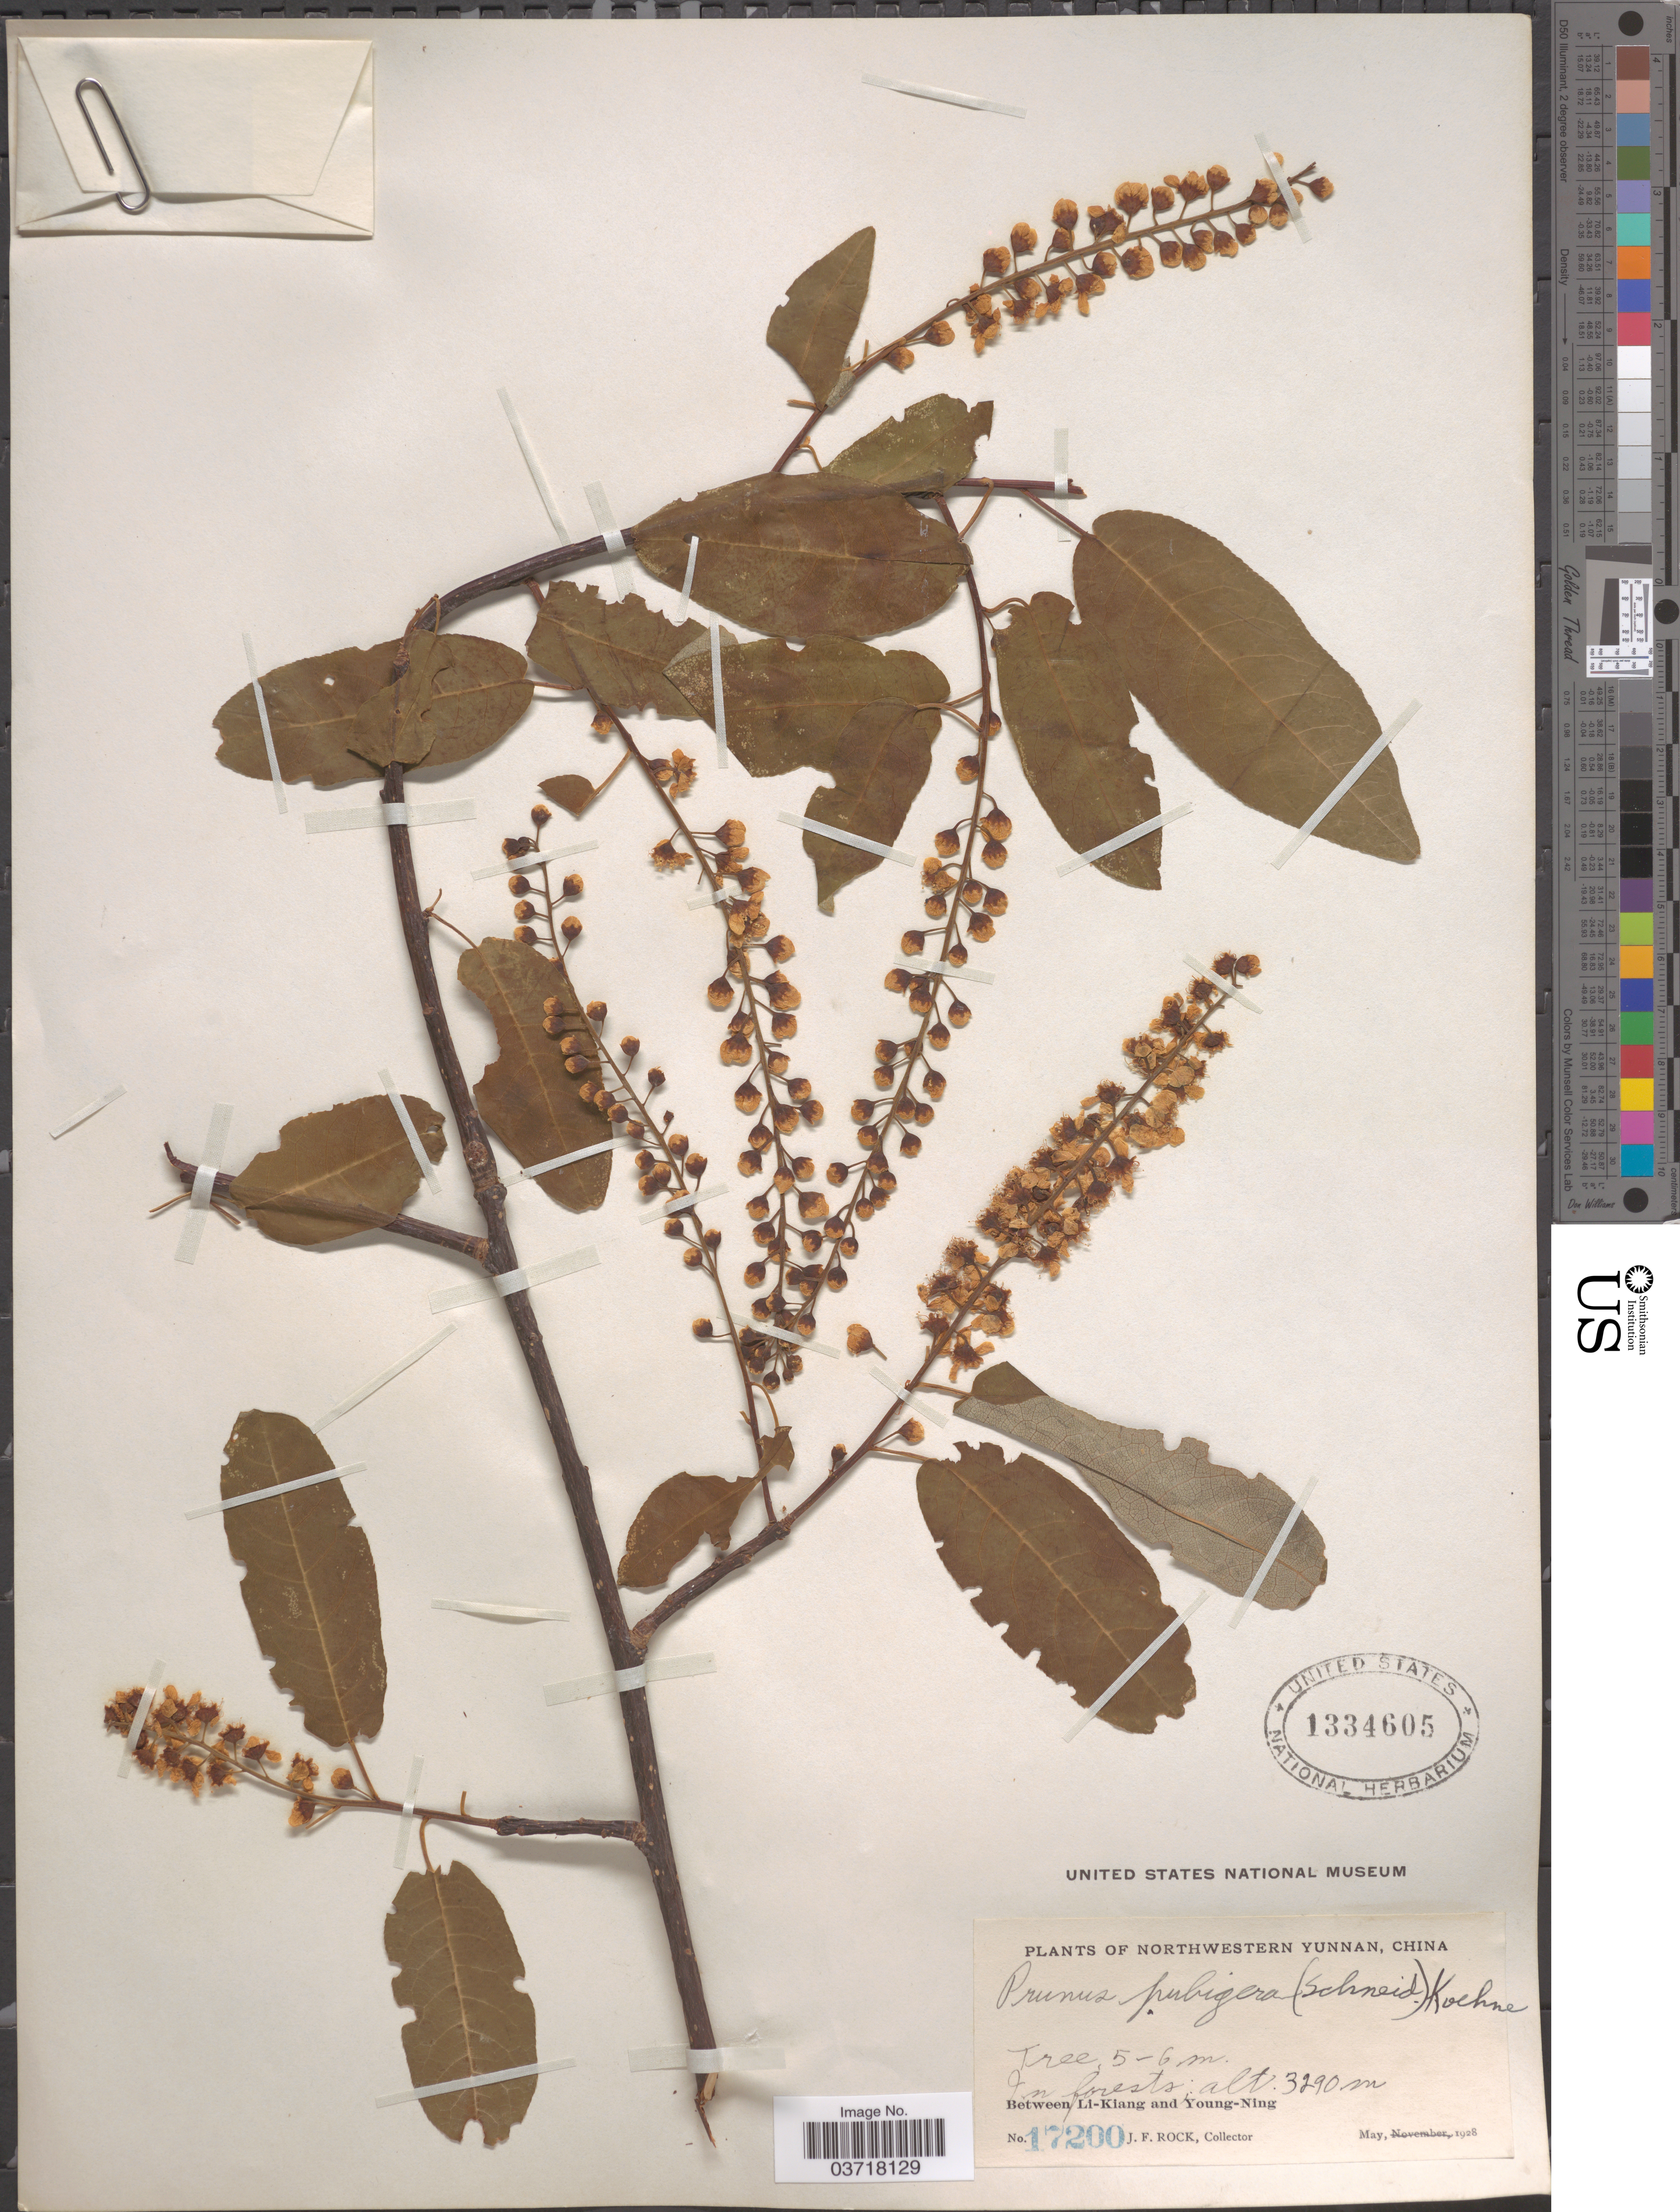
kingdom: Plantae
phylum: Tracheophyta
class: Magnoliopsida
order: Rosales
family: Rosaceae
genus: Prunus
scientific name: Prunus pubigera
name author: (C.K. Schneid.) Koehne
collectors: J. Rock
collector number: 17200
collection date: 1928-05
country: China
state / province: Yunnan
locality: Northwestern Yunnan. Between Li-Kiang and Young-Ning.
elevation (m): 3290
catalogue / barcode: US 1334605